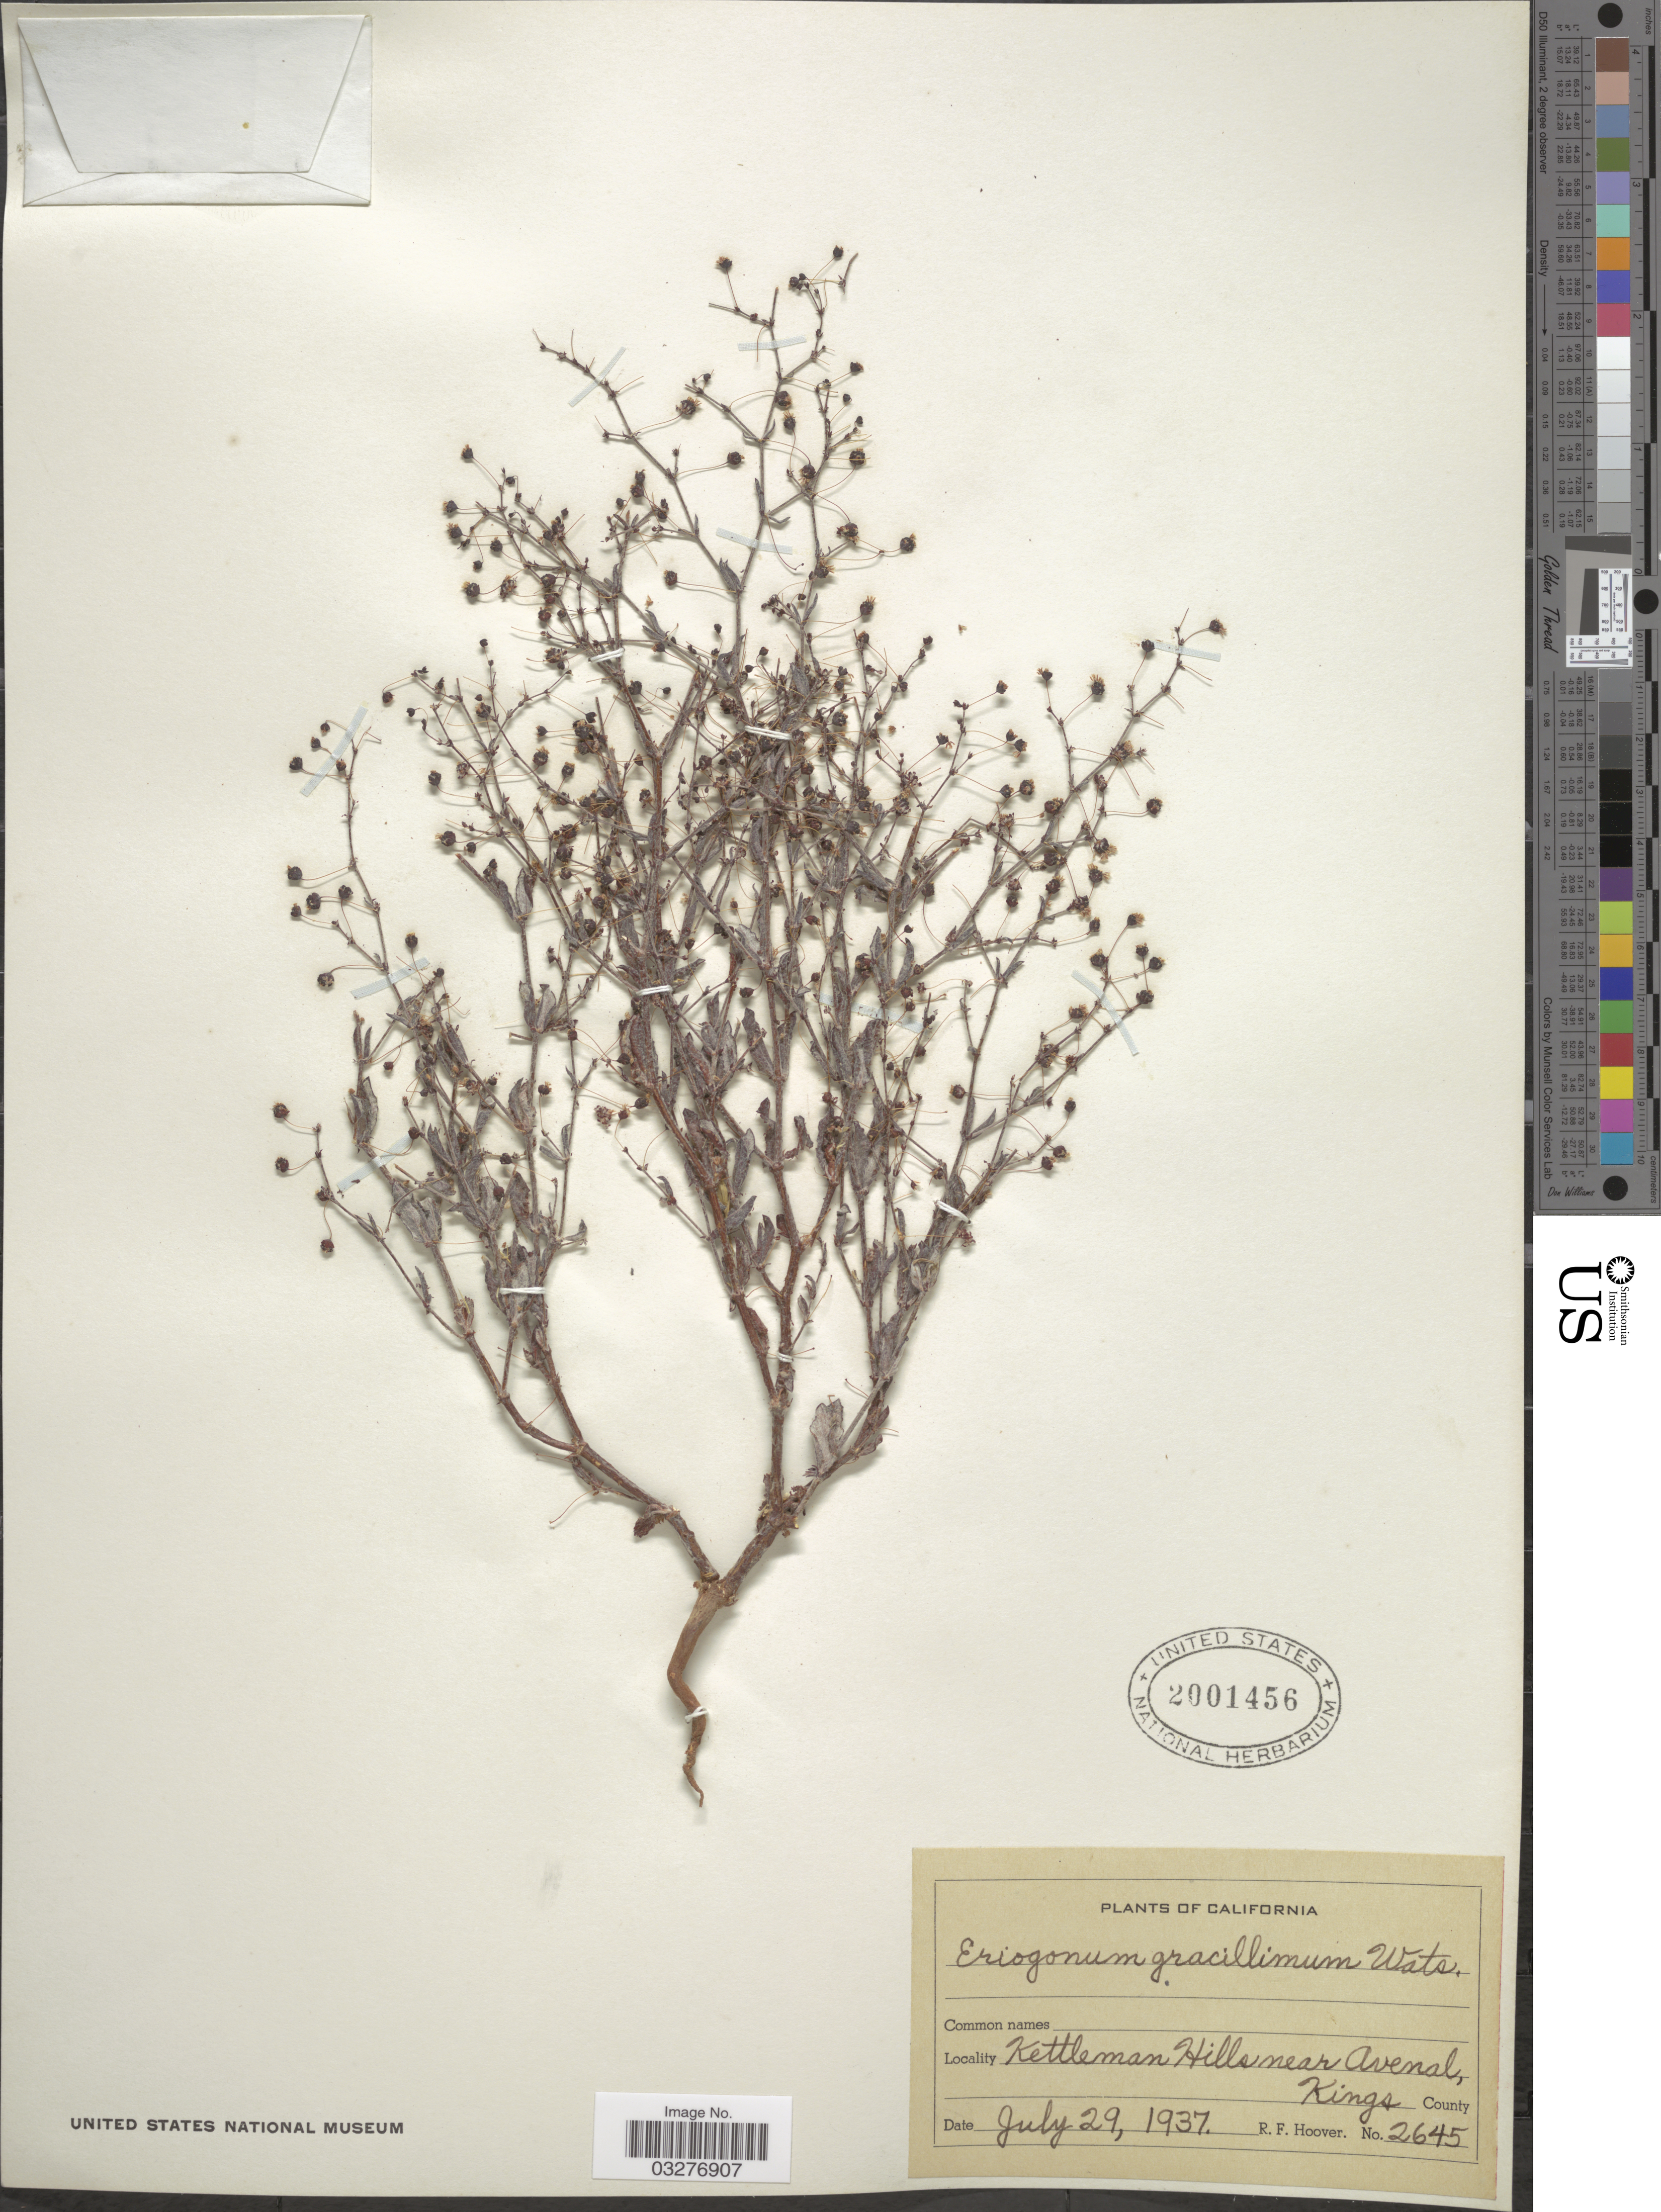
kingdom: Plantae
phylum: Tracheophyta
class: Magnoliopsida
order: Caryophyllales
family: Polygonaceae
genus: Eriogonum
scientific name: Eriogonum gracillimum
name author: S. Watson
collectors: R. F. Hoover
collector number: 2645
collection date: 1937-07-29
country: United States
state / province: California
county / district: Kings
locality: Kettleman Hills near Avenal, Kings County.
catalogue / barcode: US 2001456